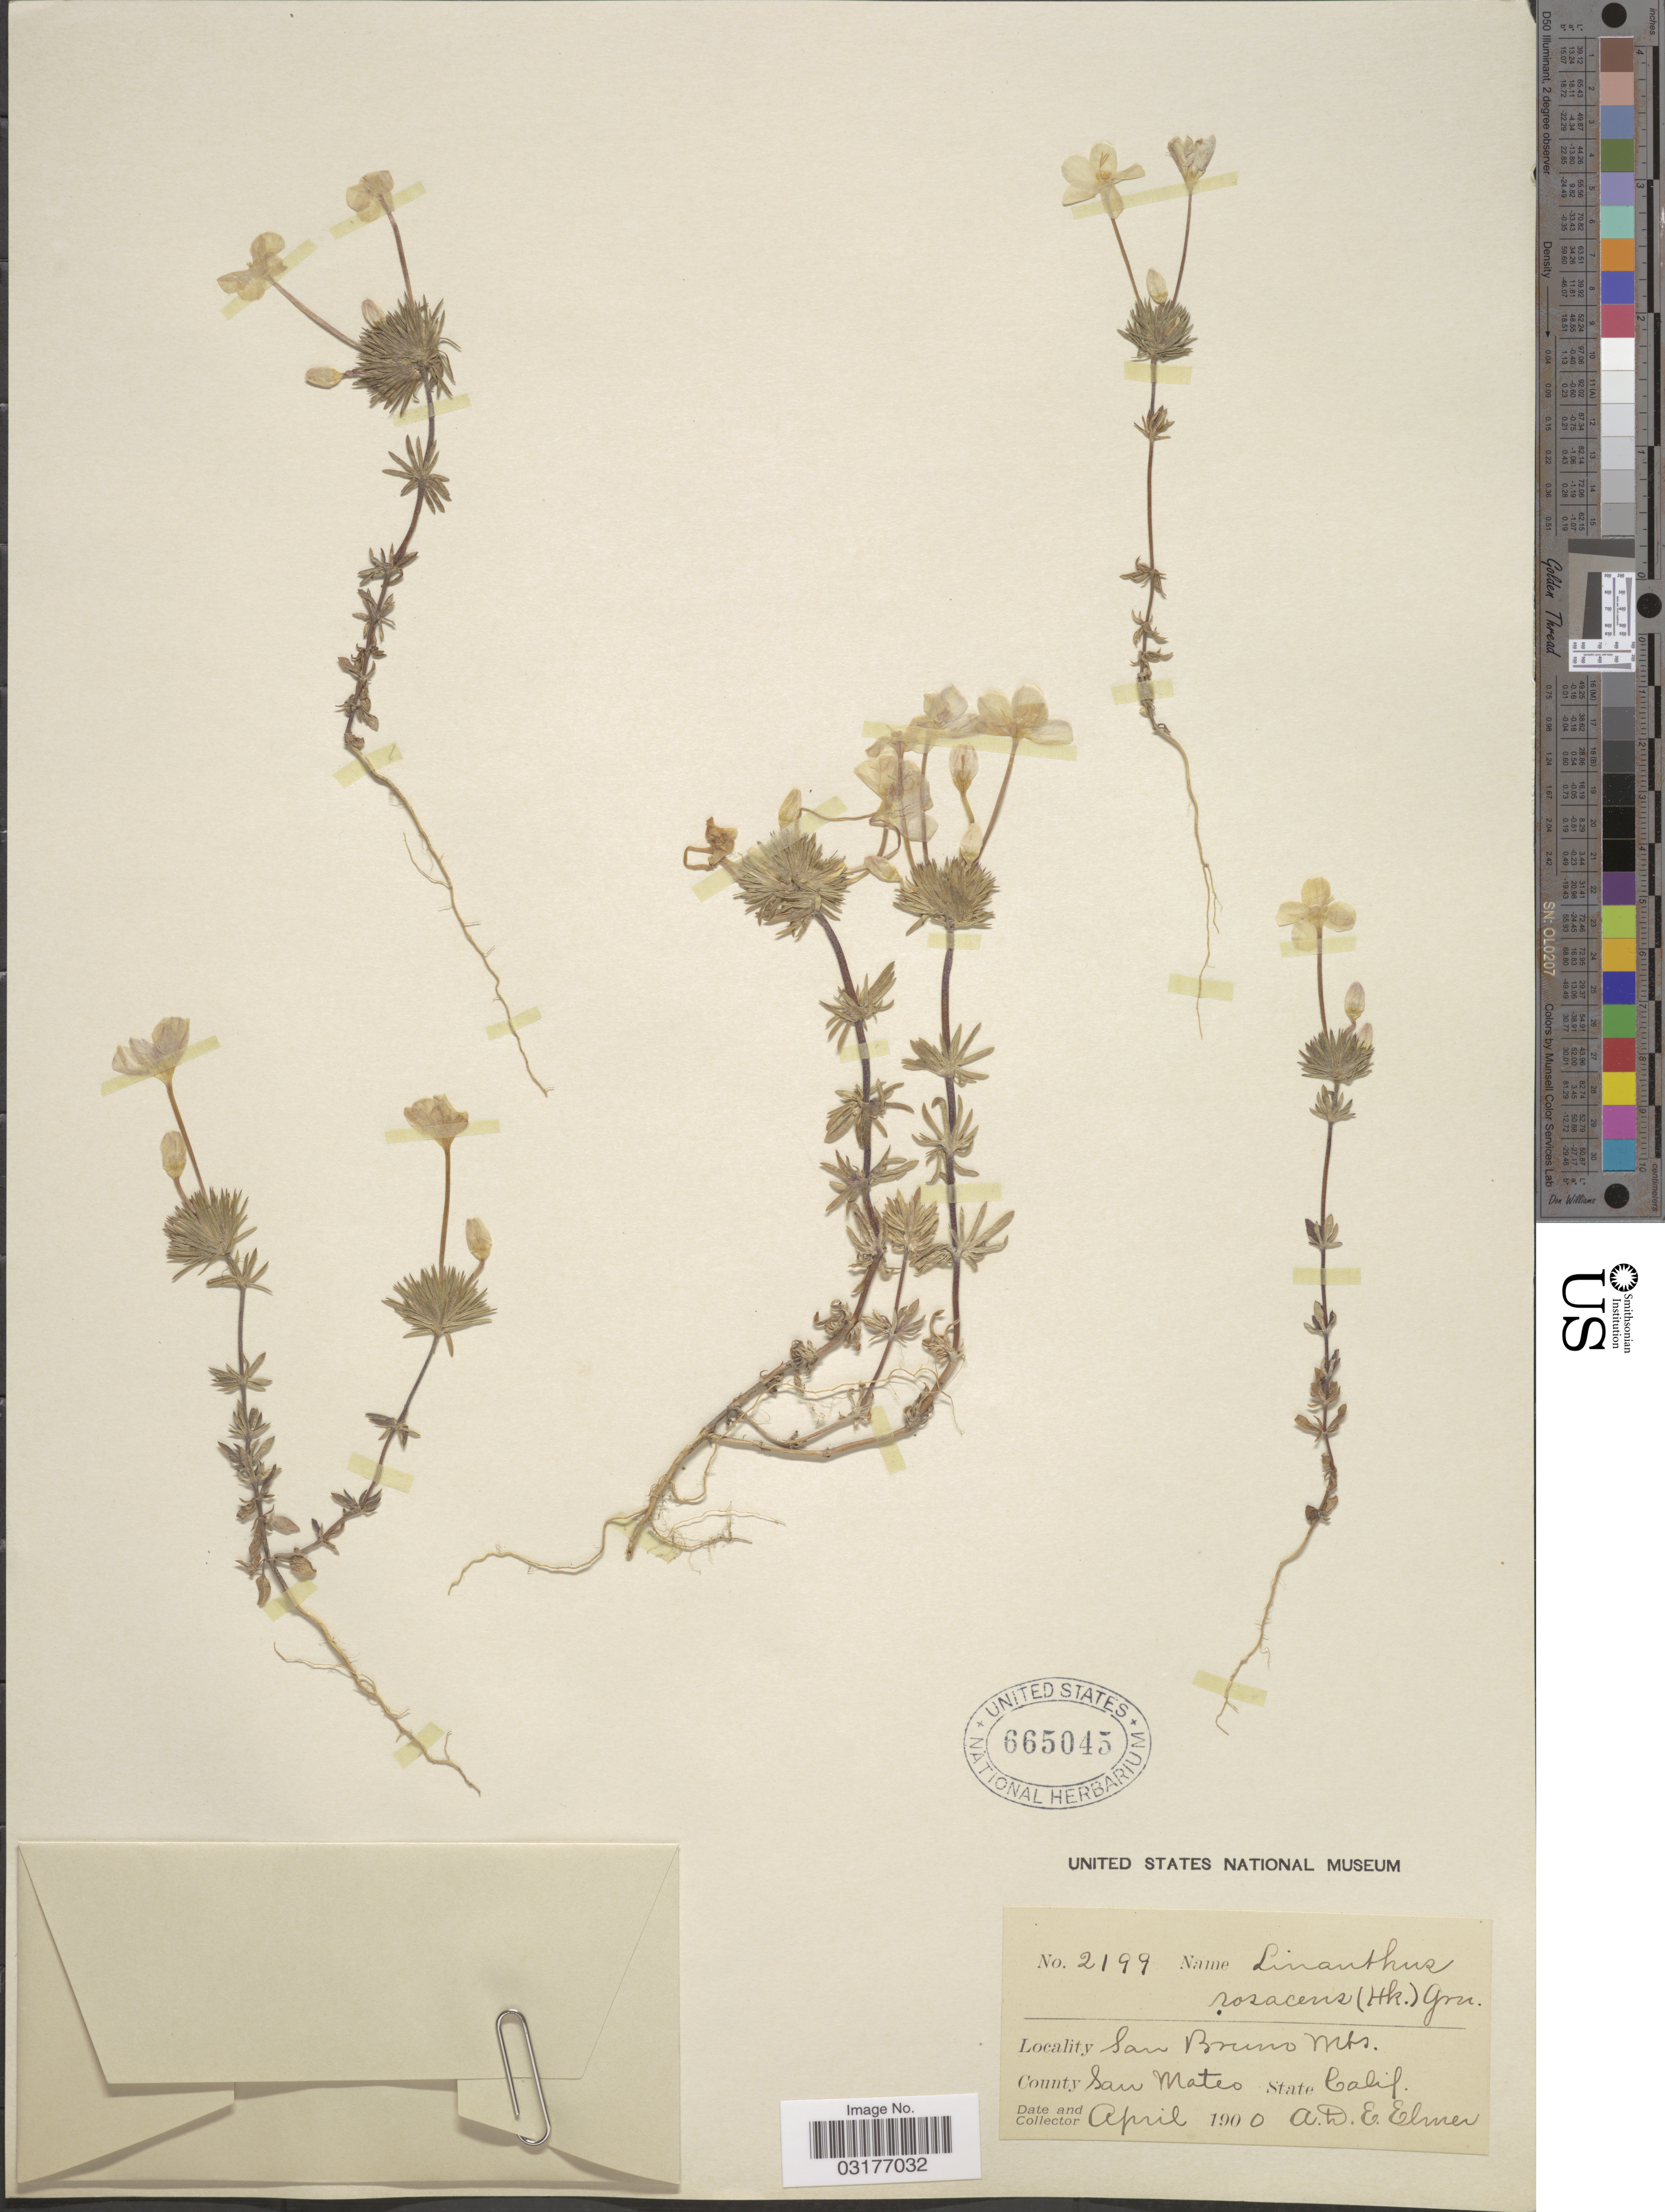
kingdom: Plantae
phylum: Tracheophyta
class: Magnoliopsida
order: Ericales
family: Polemoniaceae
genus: Leptosiphon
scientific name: Leptosiphon androsaceus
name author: Benth.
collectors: A. D. E. Elmer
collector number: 2199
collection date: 1900-04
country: United States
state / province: California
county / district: San Mateo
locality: San Bruno Mts. County San Mateo.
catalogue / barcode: US 665045